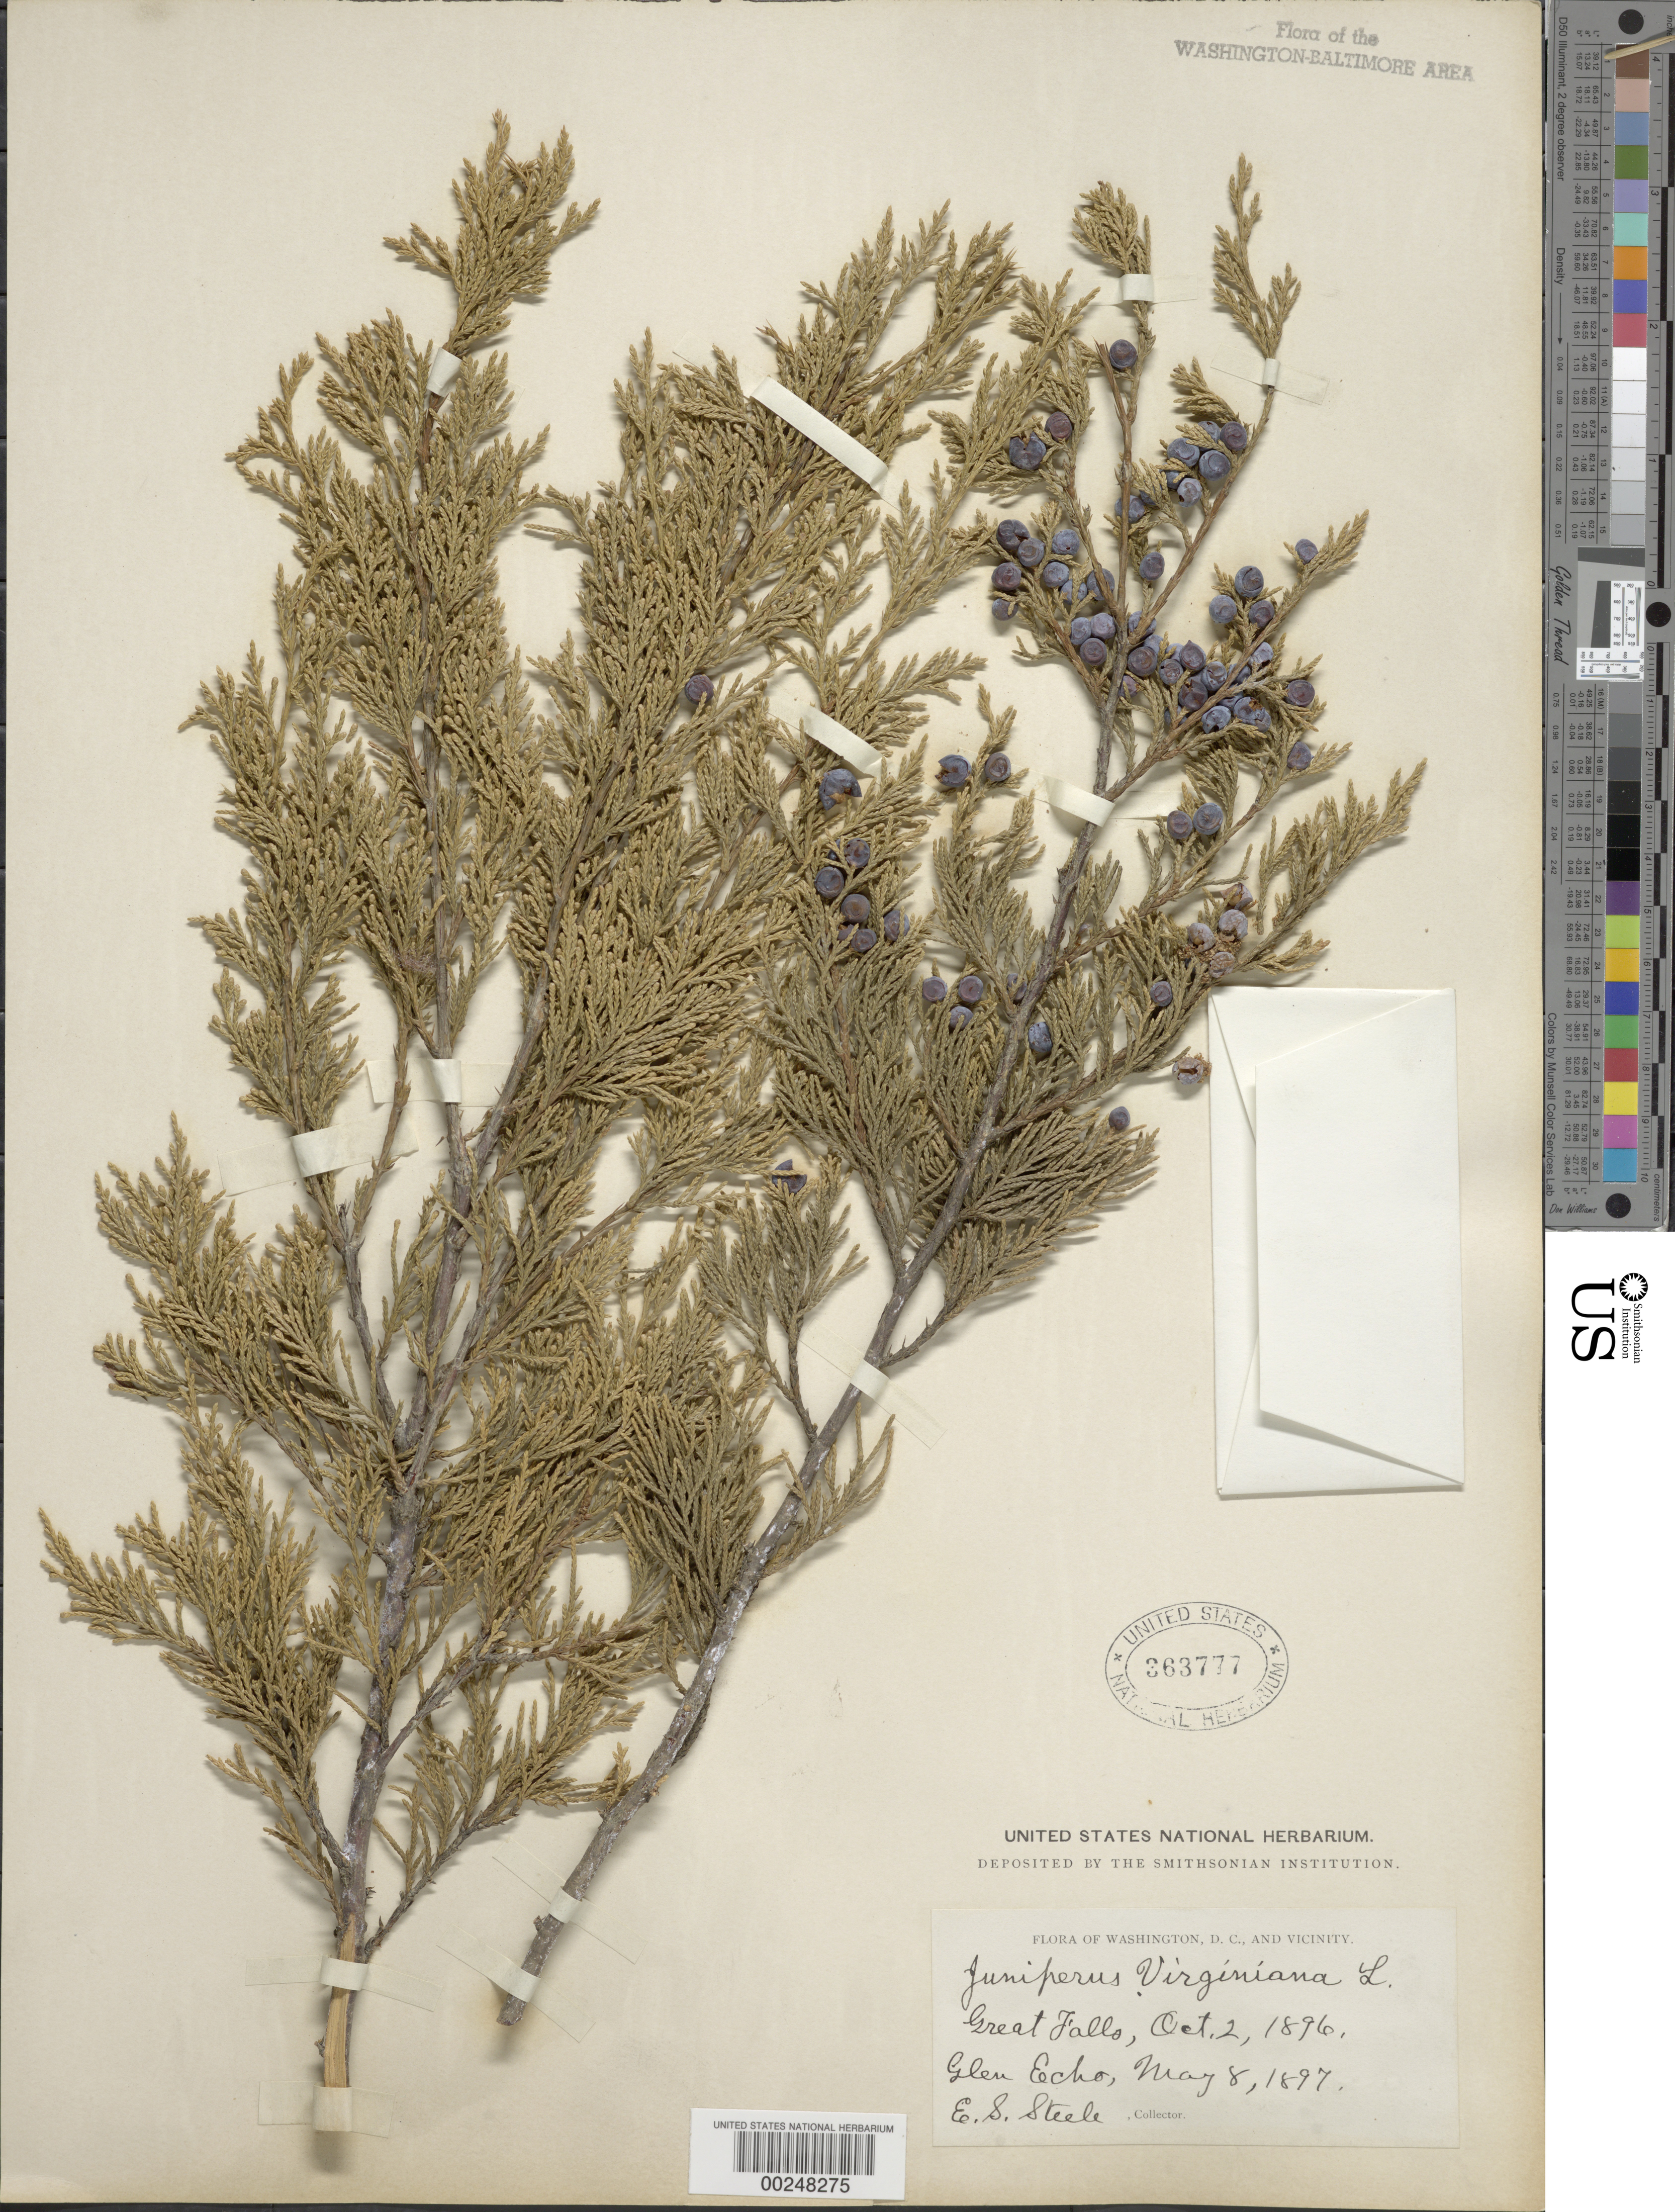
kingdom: Plantae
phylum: Tracheophyta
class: Pinopsida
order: Pinales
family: Cupressaceae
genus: Juniperus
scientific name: Juniperus virginiana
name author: L.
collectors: E. Steele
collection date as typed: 02 Oct 1896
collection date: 1896-10-02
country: United States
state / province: Virginia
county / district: Fairfax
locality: Great Falls C. and O. Canal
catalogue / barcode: US 363777